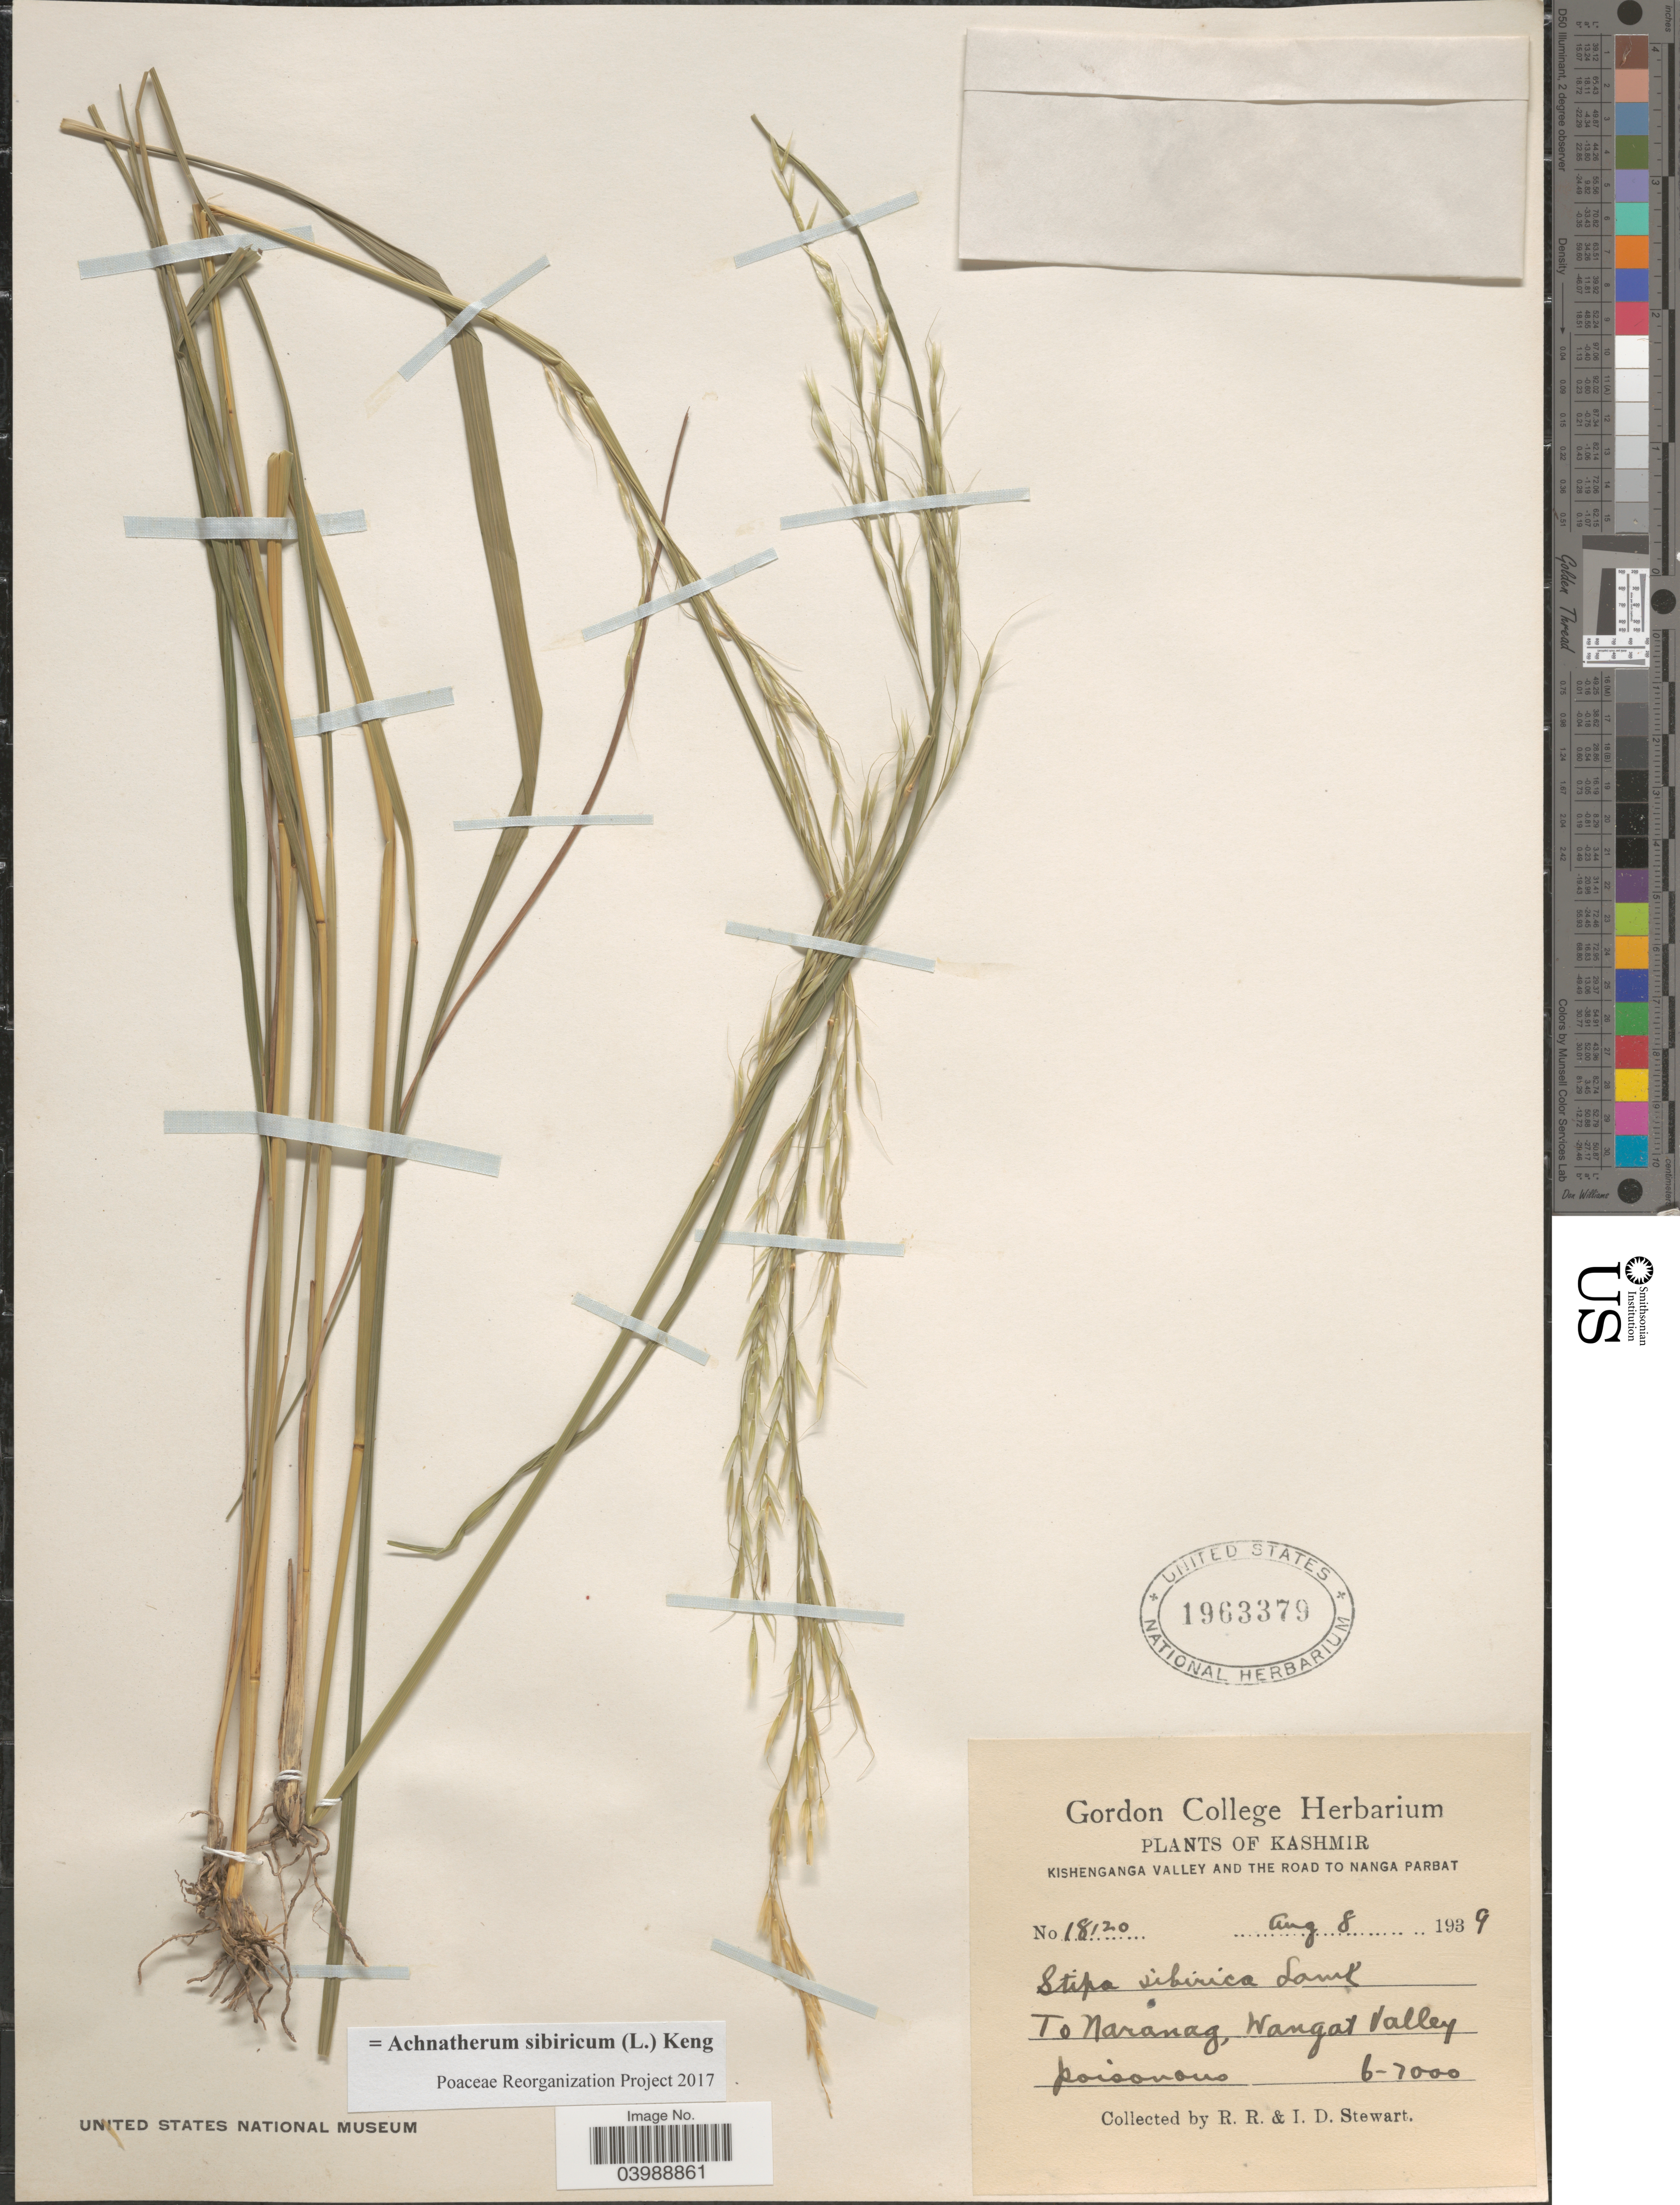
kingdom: Plantae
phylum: Tracheophyta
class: Liliopsida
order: Poales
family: Poaceae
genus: Achnatherum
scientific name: Achnatherum sibiricum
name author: (L.) Keng ex Tzvelev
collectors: R. Stewart & I. Stewart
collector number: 88120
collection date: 1939-08-08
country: India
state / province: Jammu and Kashmir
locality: Kashmir. Kishenganga Valley and the Road to Nanga Parbat. To Naranag, Wangat Valley.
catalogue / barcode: US 1963379